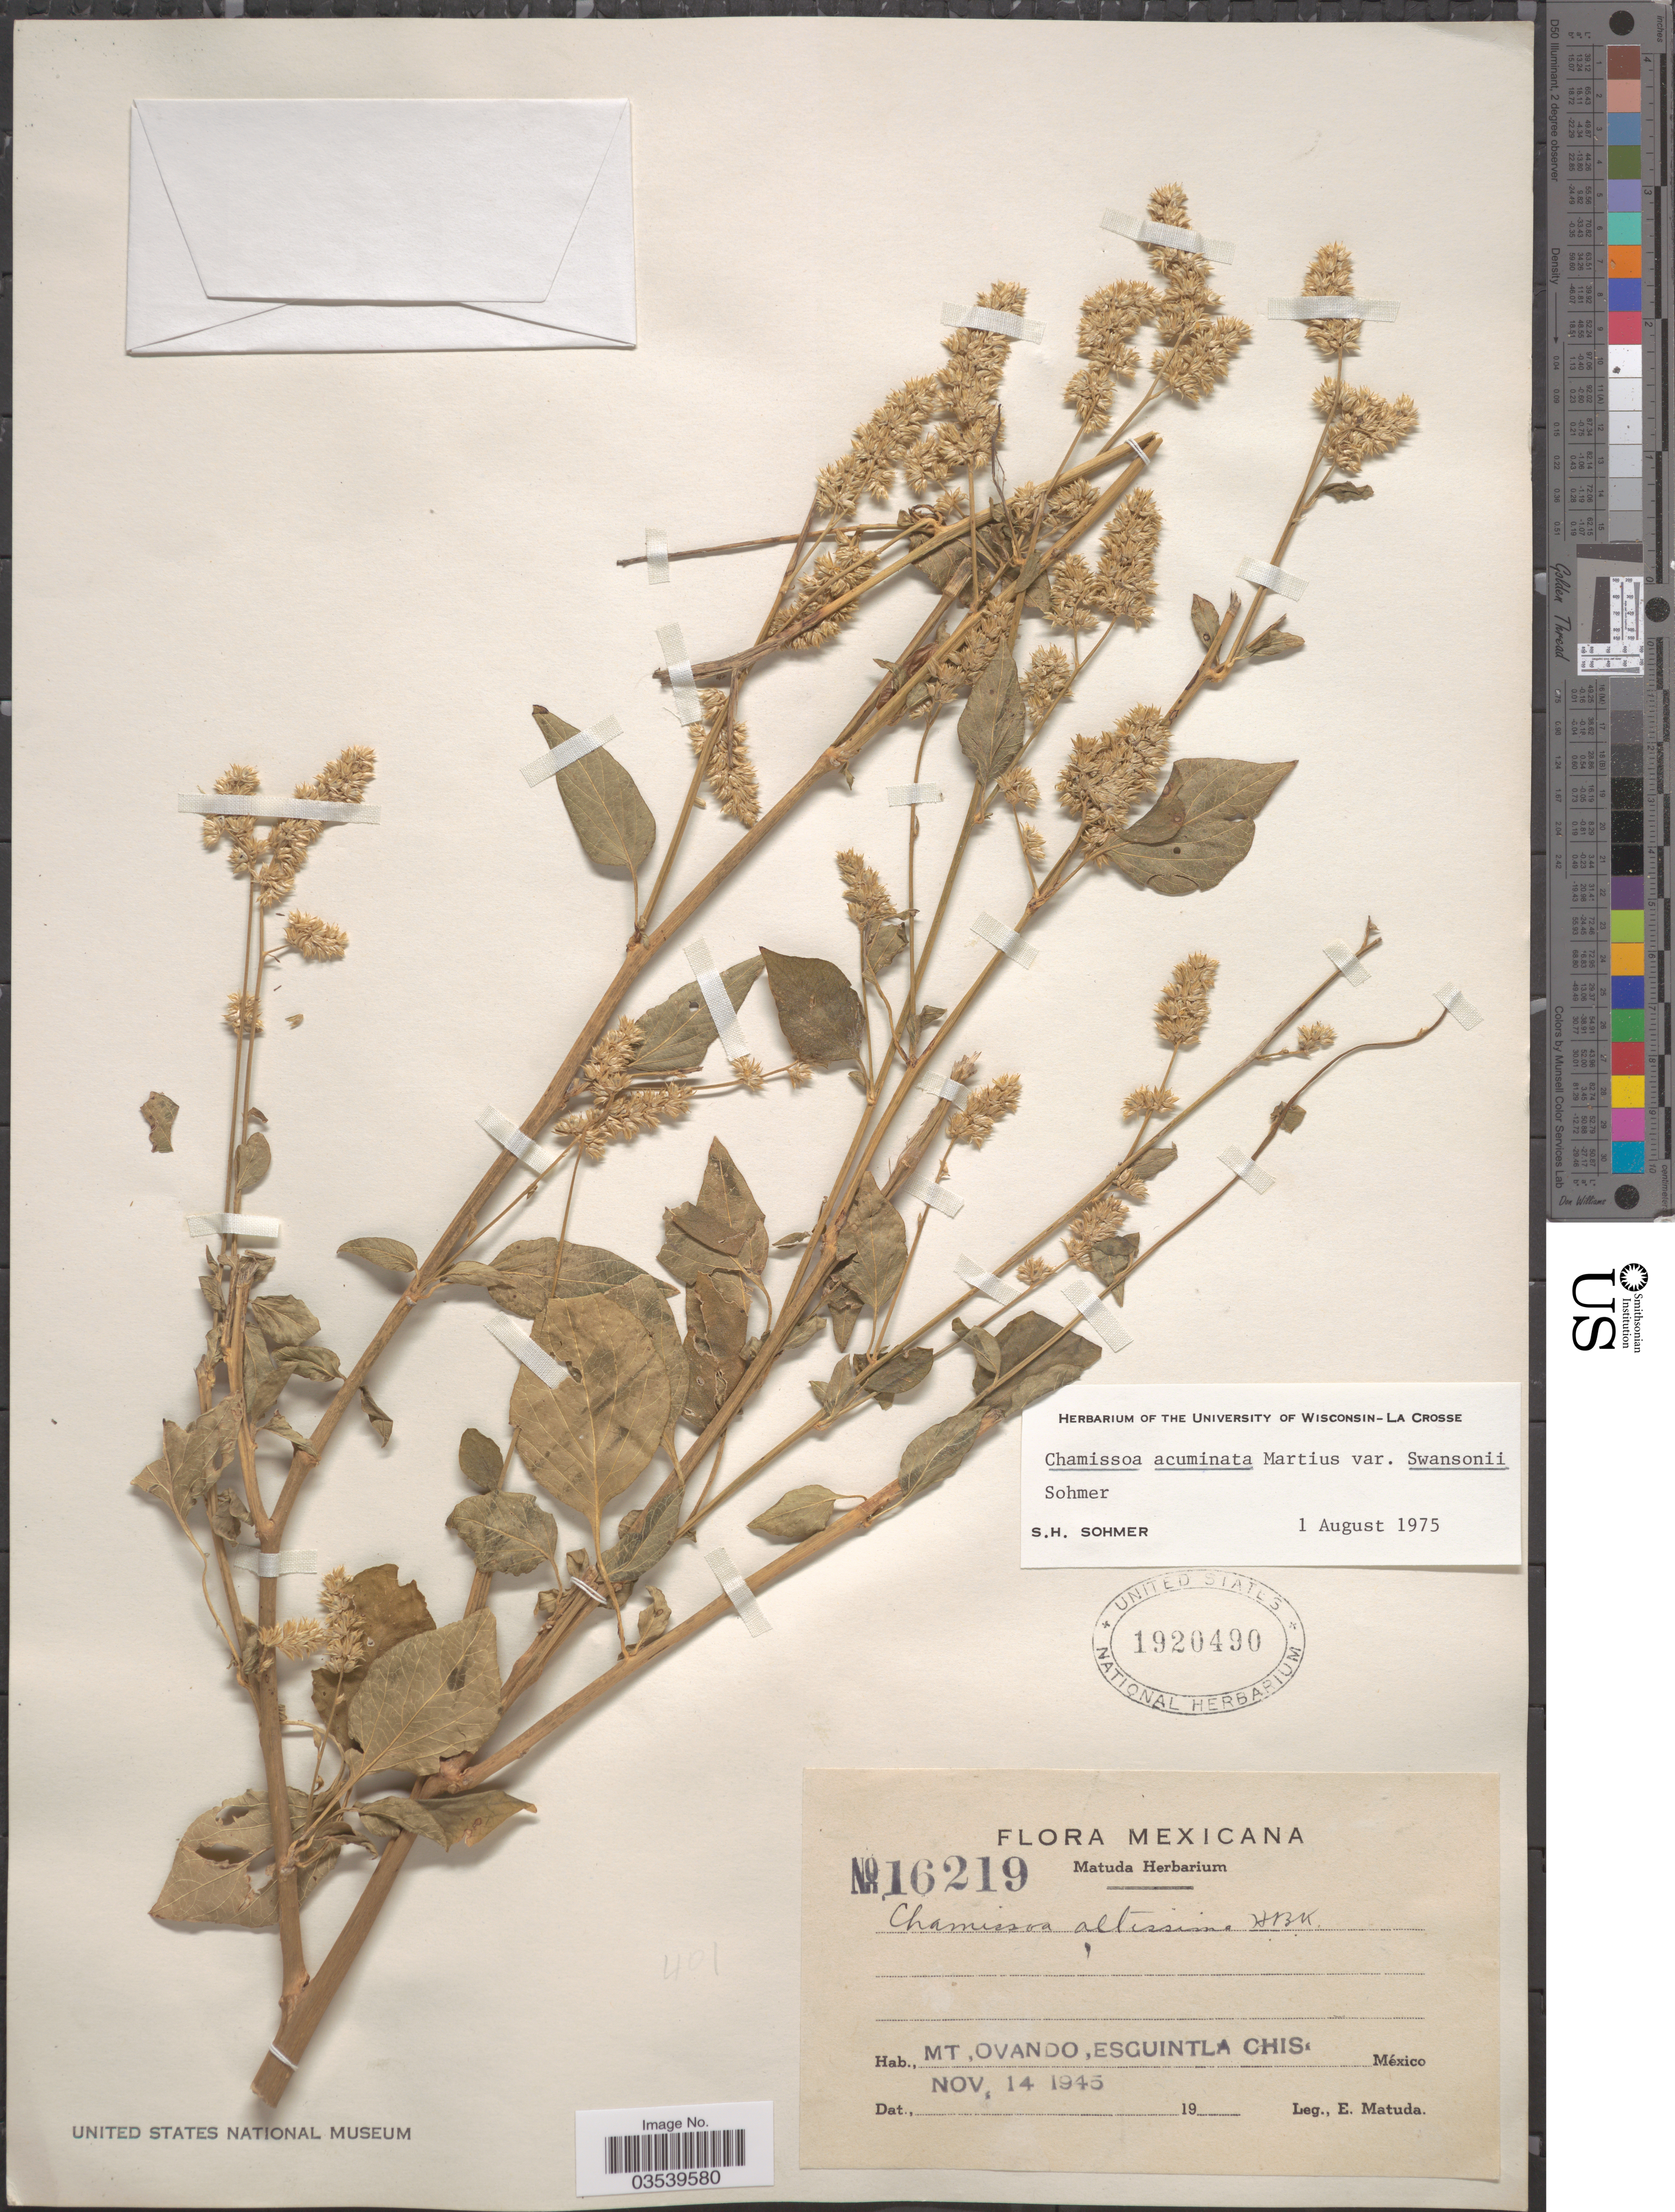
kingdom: Plantae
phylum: Tracheophyta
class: Magnoliopsida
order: Caryophyllales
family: Amaranthaceae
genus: Chamissoa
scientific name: Chamissoa acuminata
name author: Mart.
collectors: E. Matuda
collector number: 16219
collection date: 1945-11-14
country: Mexico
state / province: Chiapas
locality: Mt. Ovando, Escuintla.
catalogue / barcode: US 1920490